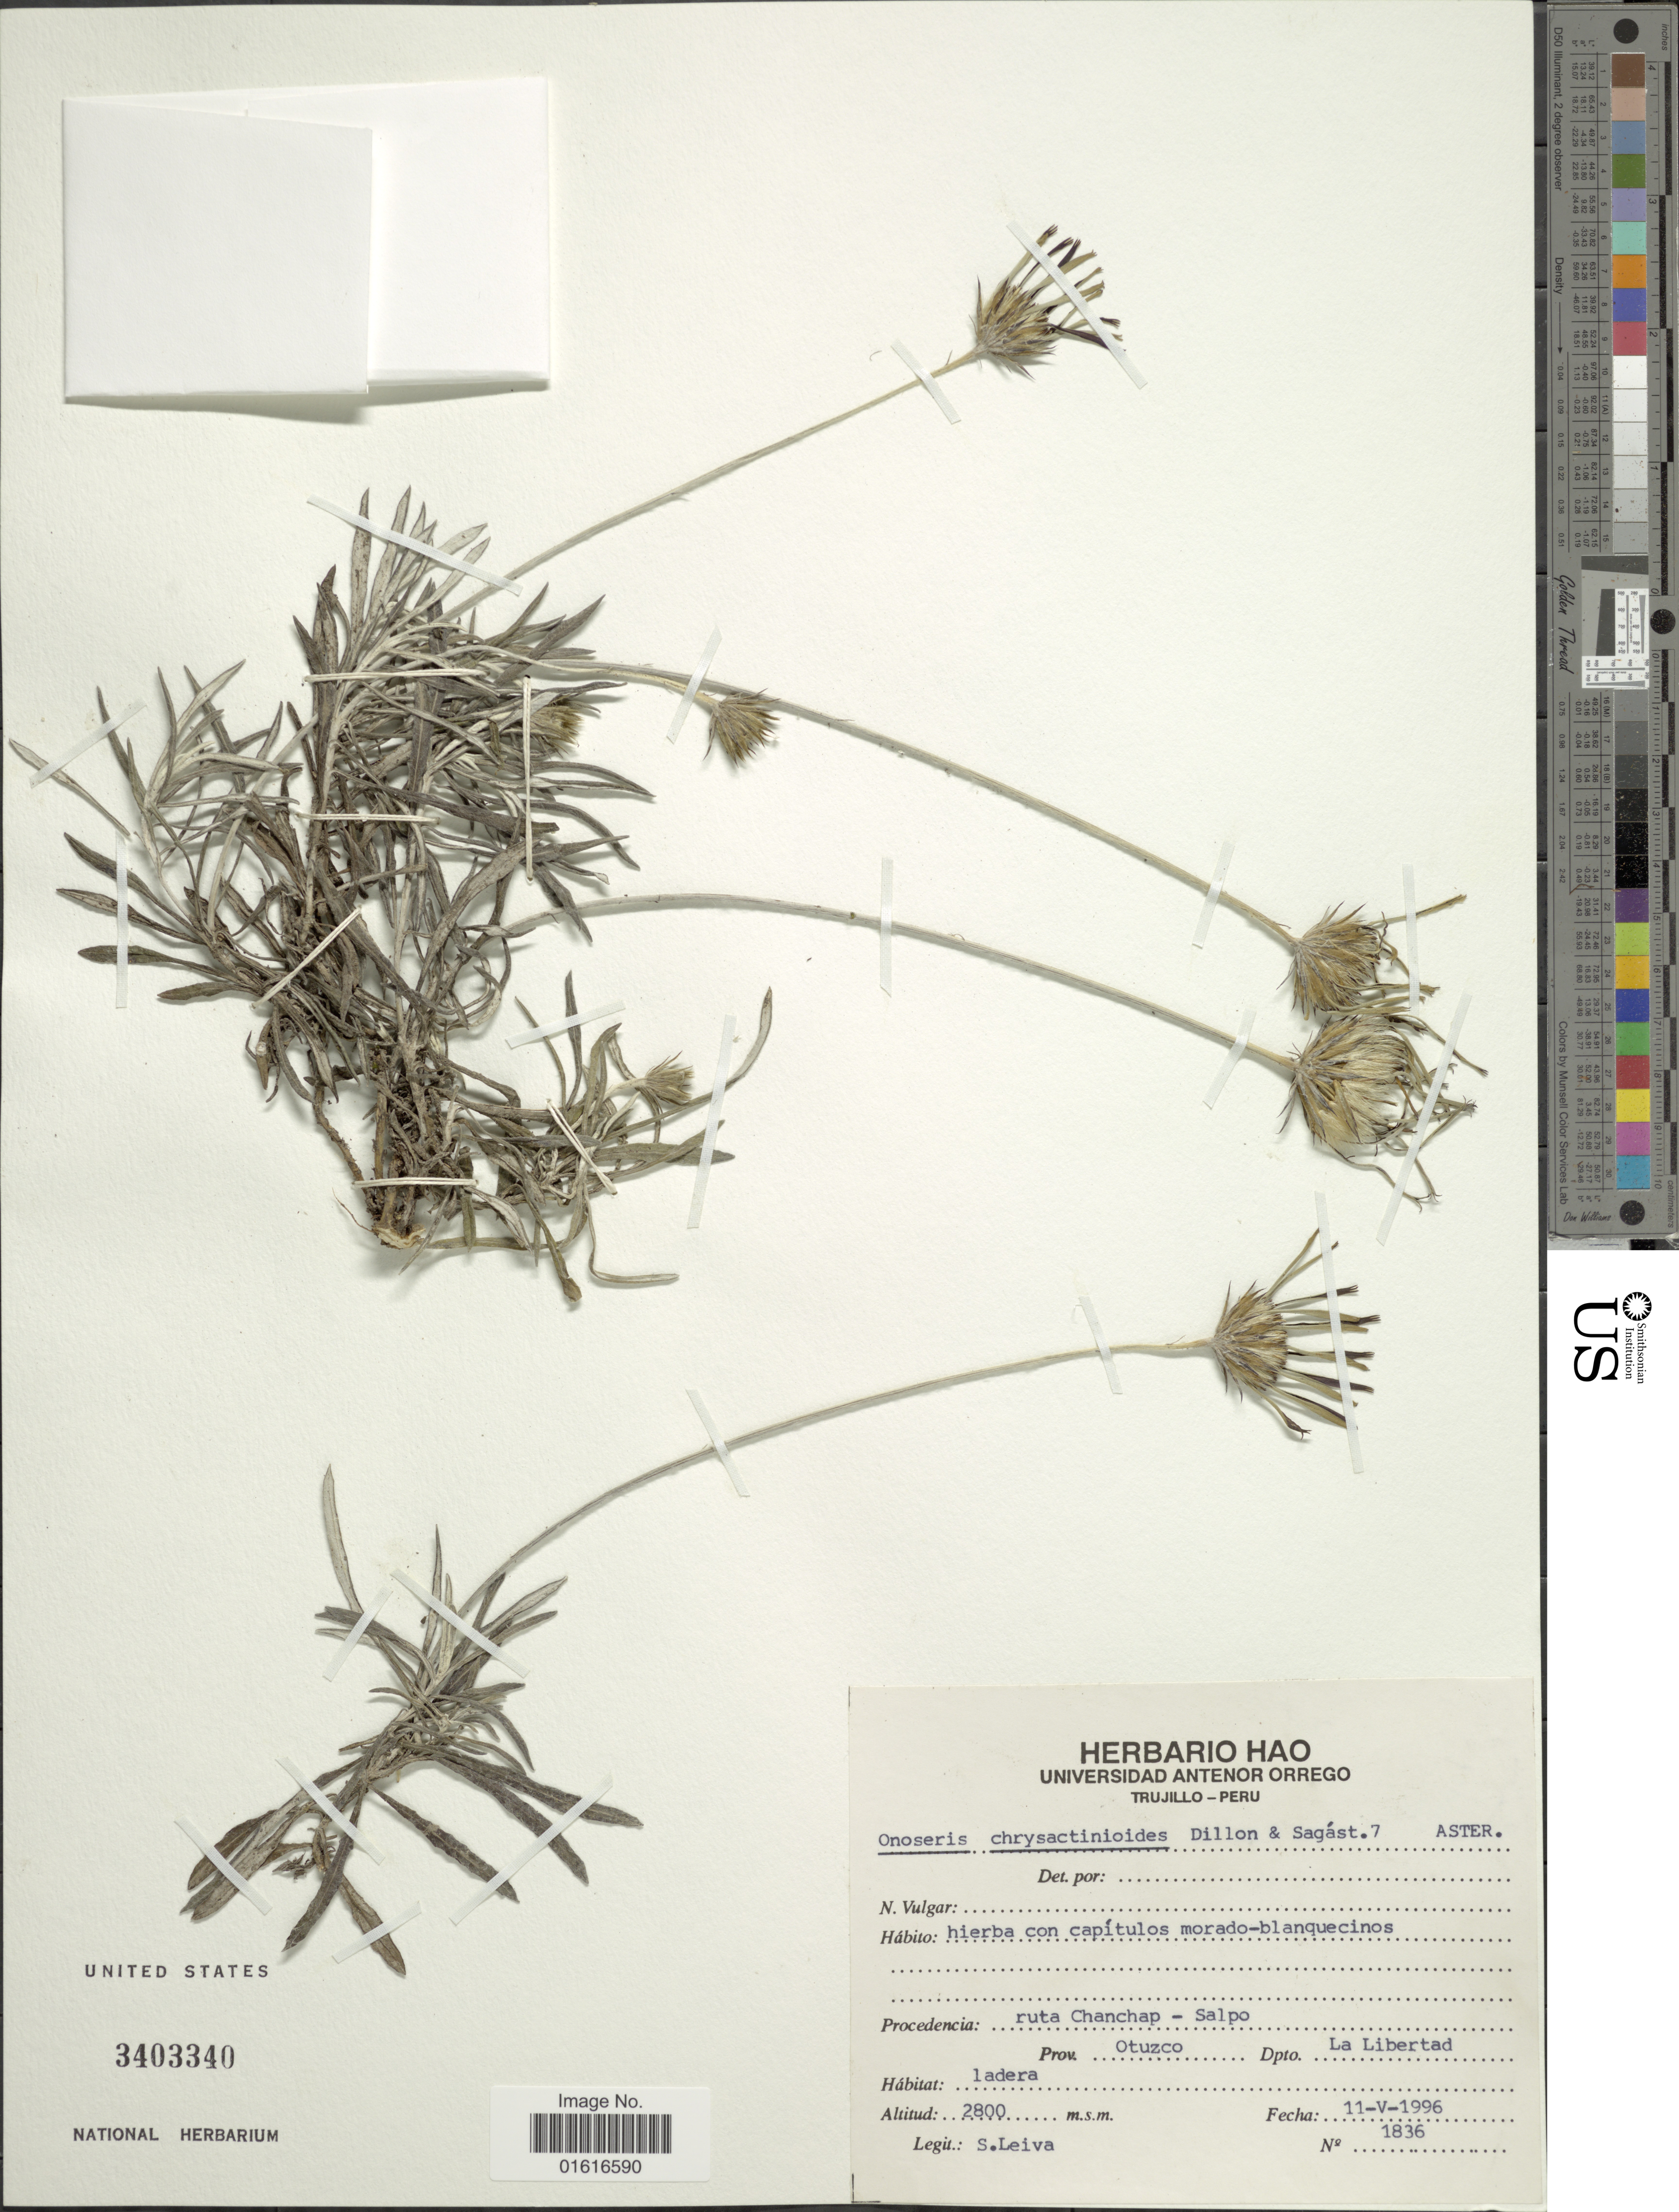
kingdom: Plantae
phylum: Tracheophyta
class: Magnoliopsida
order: Asterales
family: Asteraceae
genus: Onoseris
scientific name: Onoseris chrysactinoides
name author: Sagást. & M.O. Dillon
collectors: S. Leiva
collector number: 1836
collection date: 1996-05-11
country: Peru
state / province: La Libertad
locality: Procedencia: ruta Chanchap-Salpo, Prov. Otuzco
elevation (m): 2800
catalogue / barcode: US 3403340